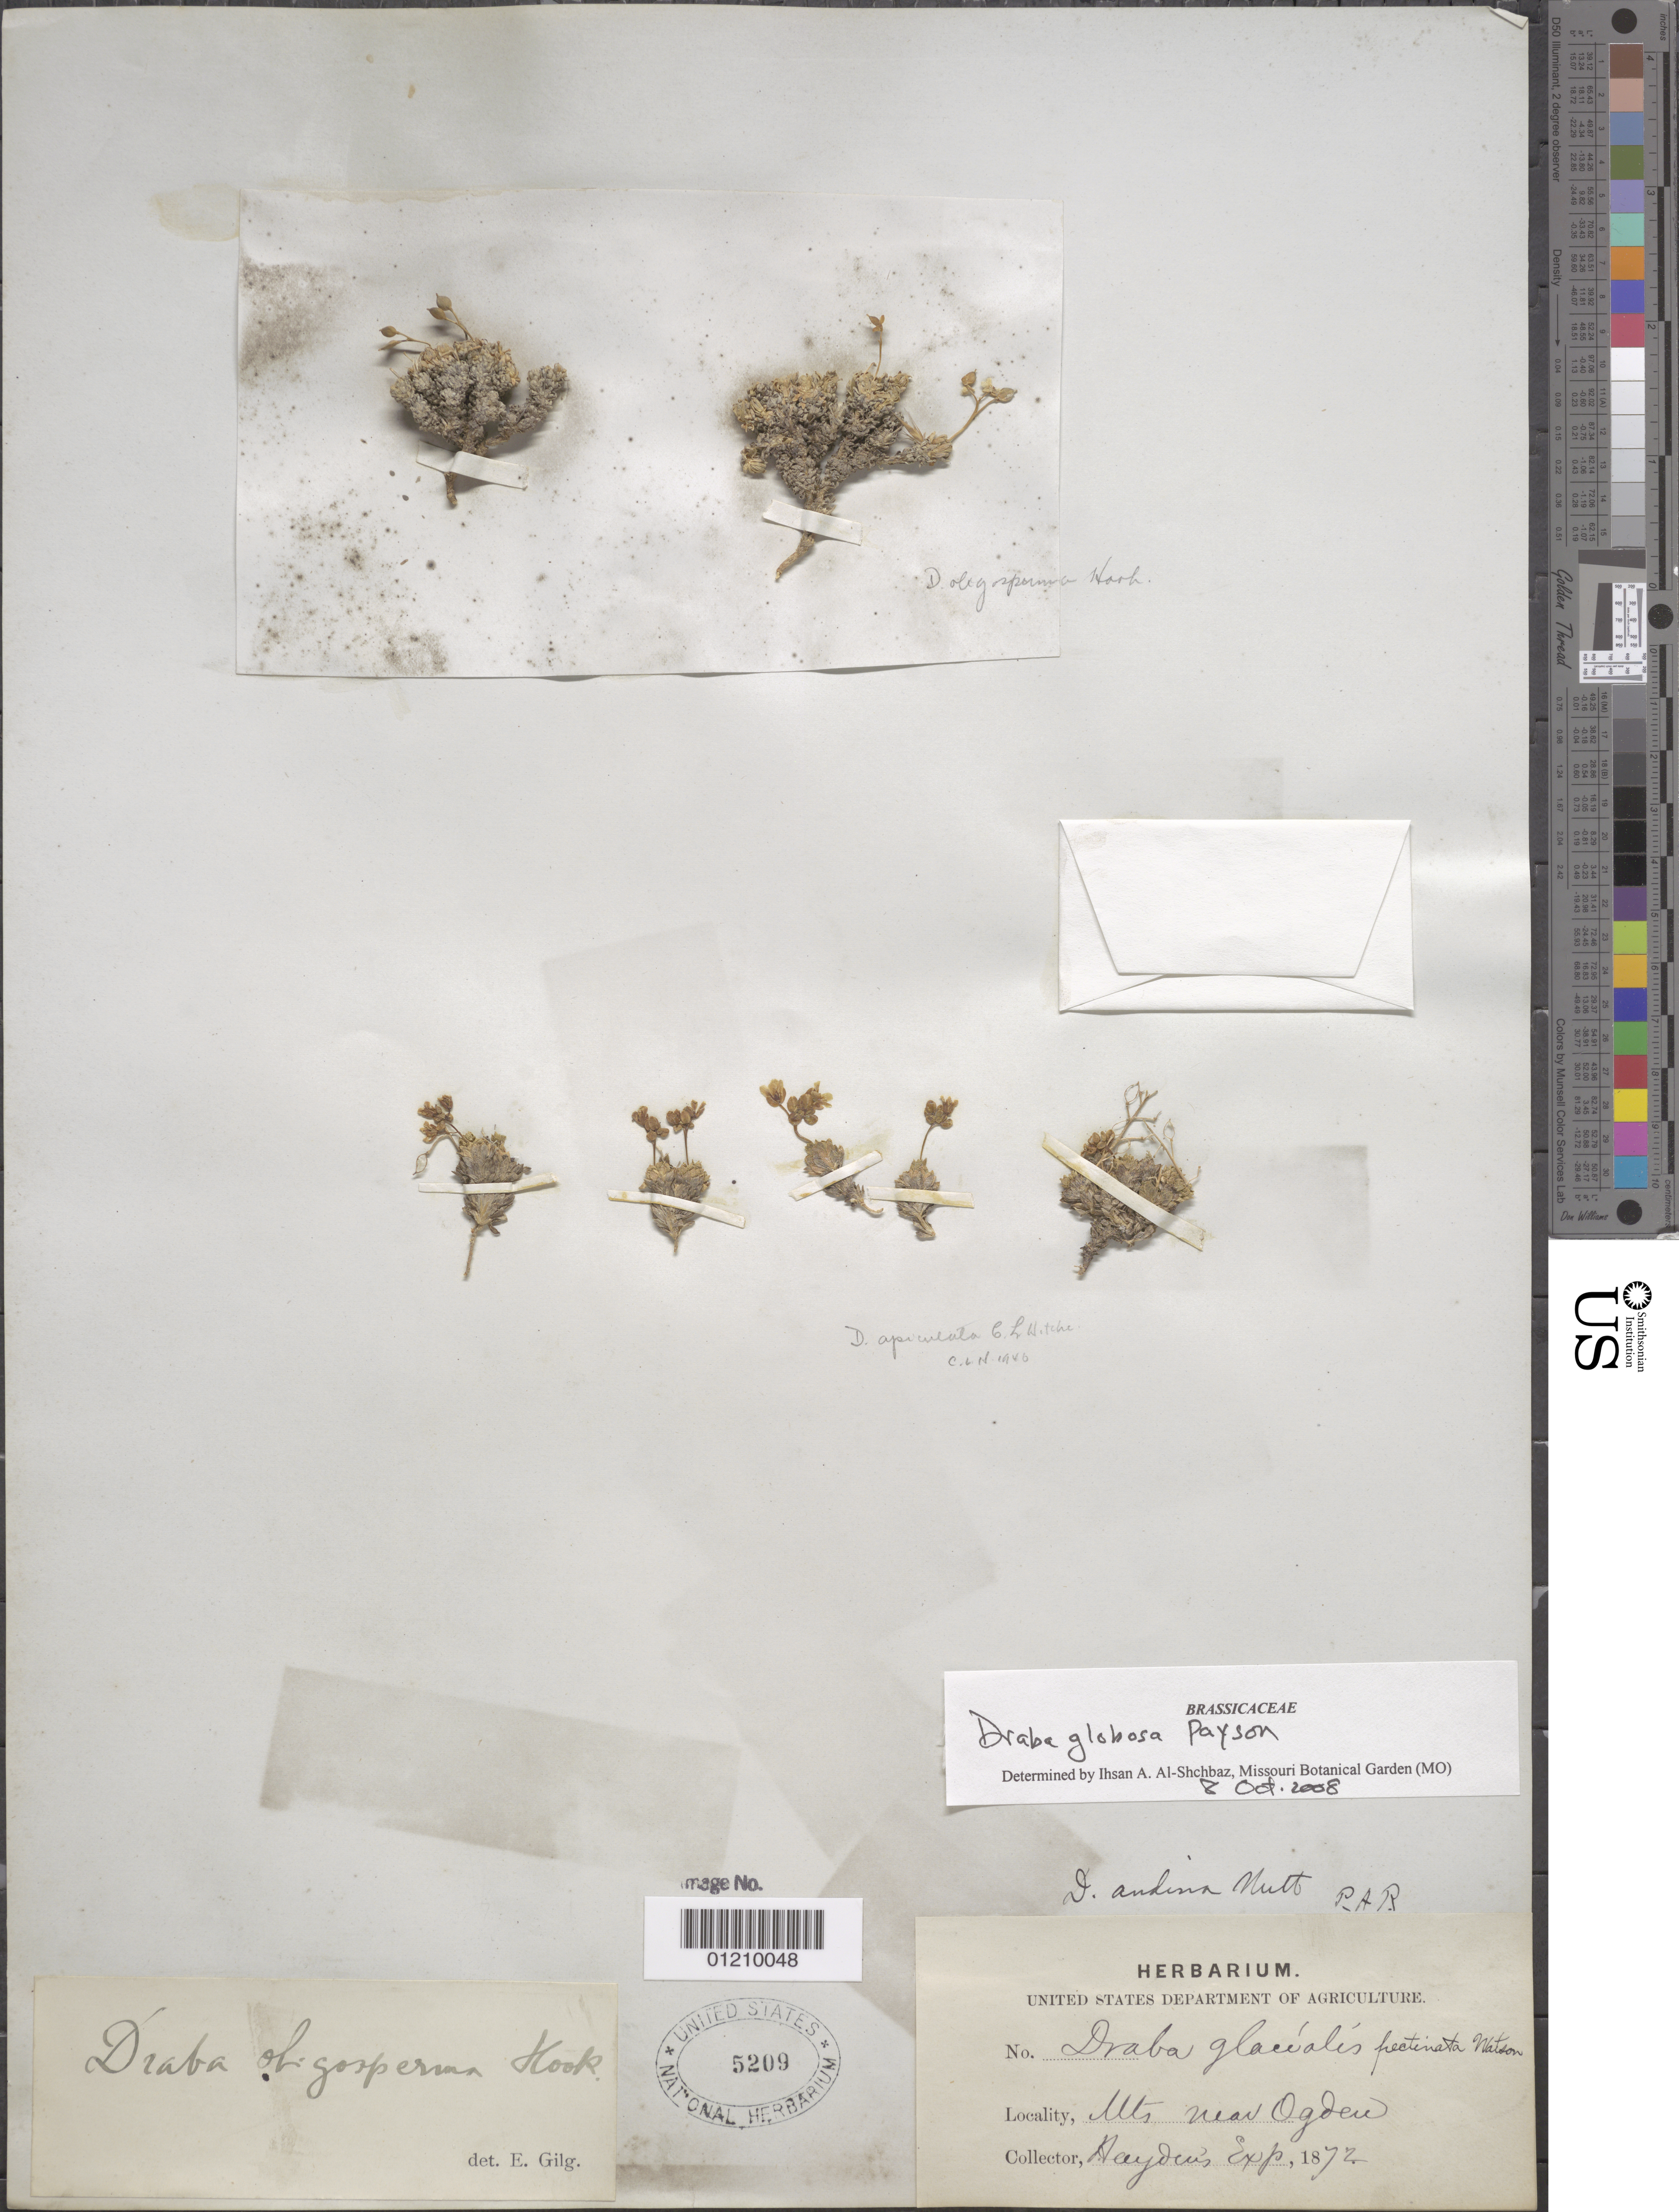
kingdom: Plantae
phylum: Tracheophyta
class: Magnoliopsida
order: Brassicales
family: Brassicaceae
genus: Draba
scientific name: Draba globosa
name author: Payson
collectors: -- Hayden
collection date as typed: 1872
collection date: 1872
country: United States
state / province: Utah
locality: Mountains near Ogden.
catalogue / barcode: US 5209